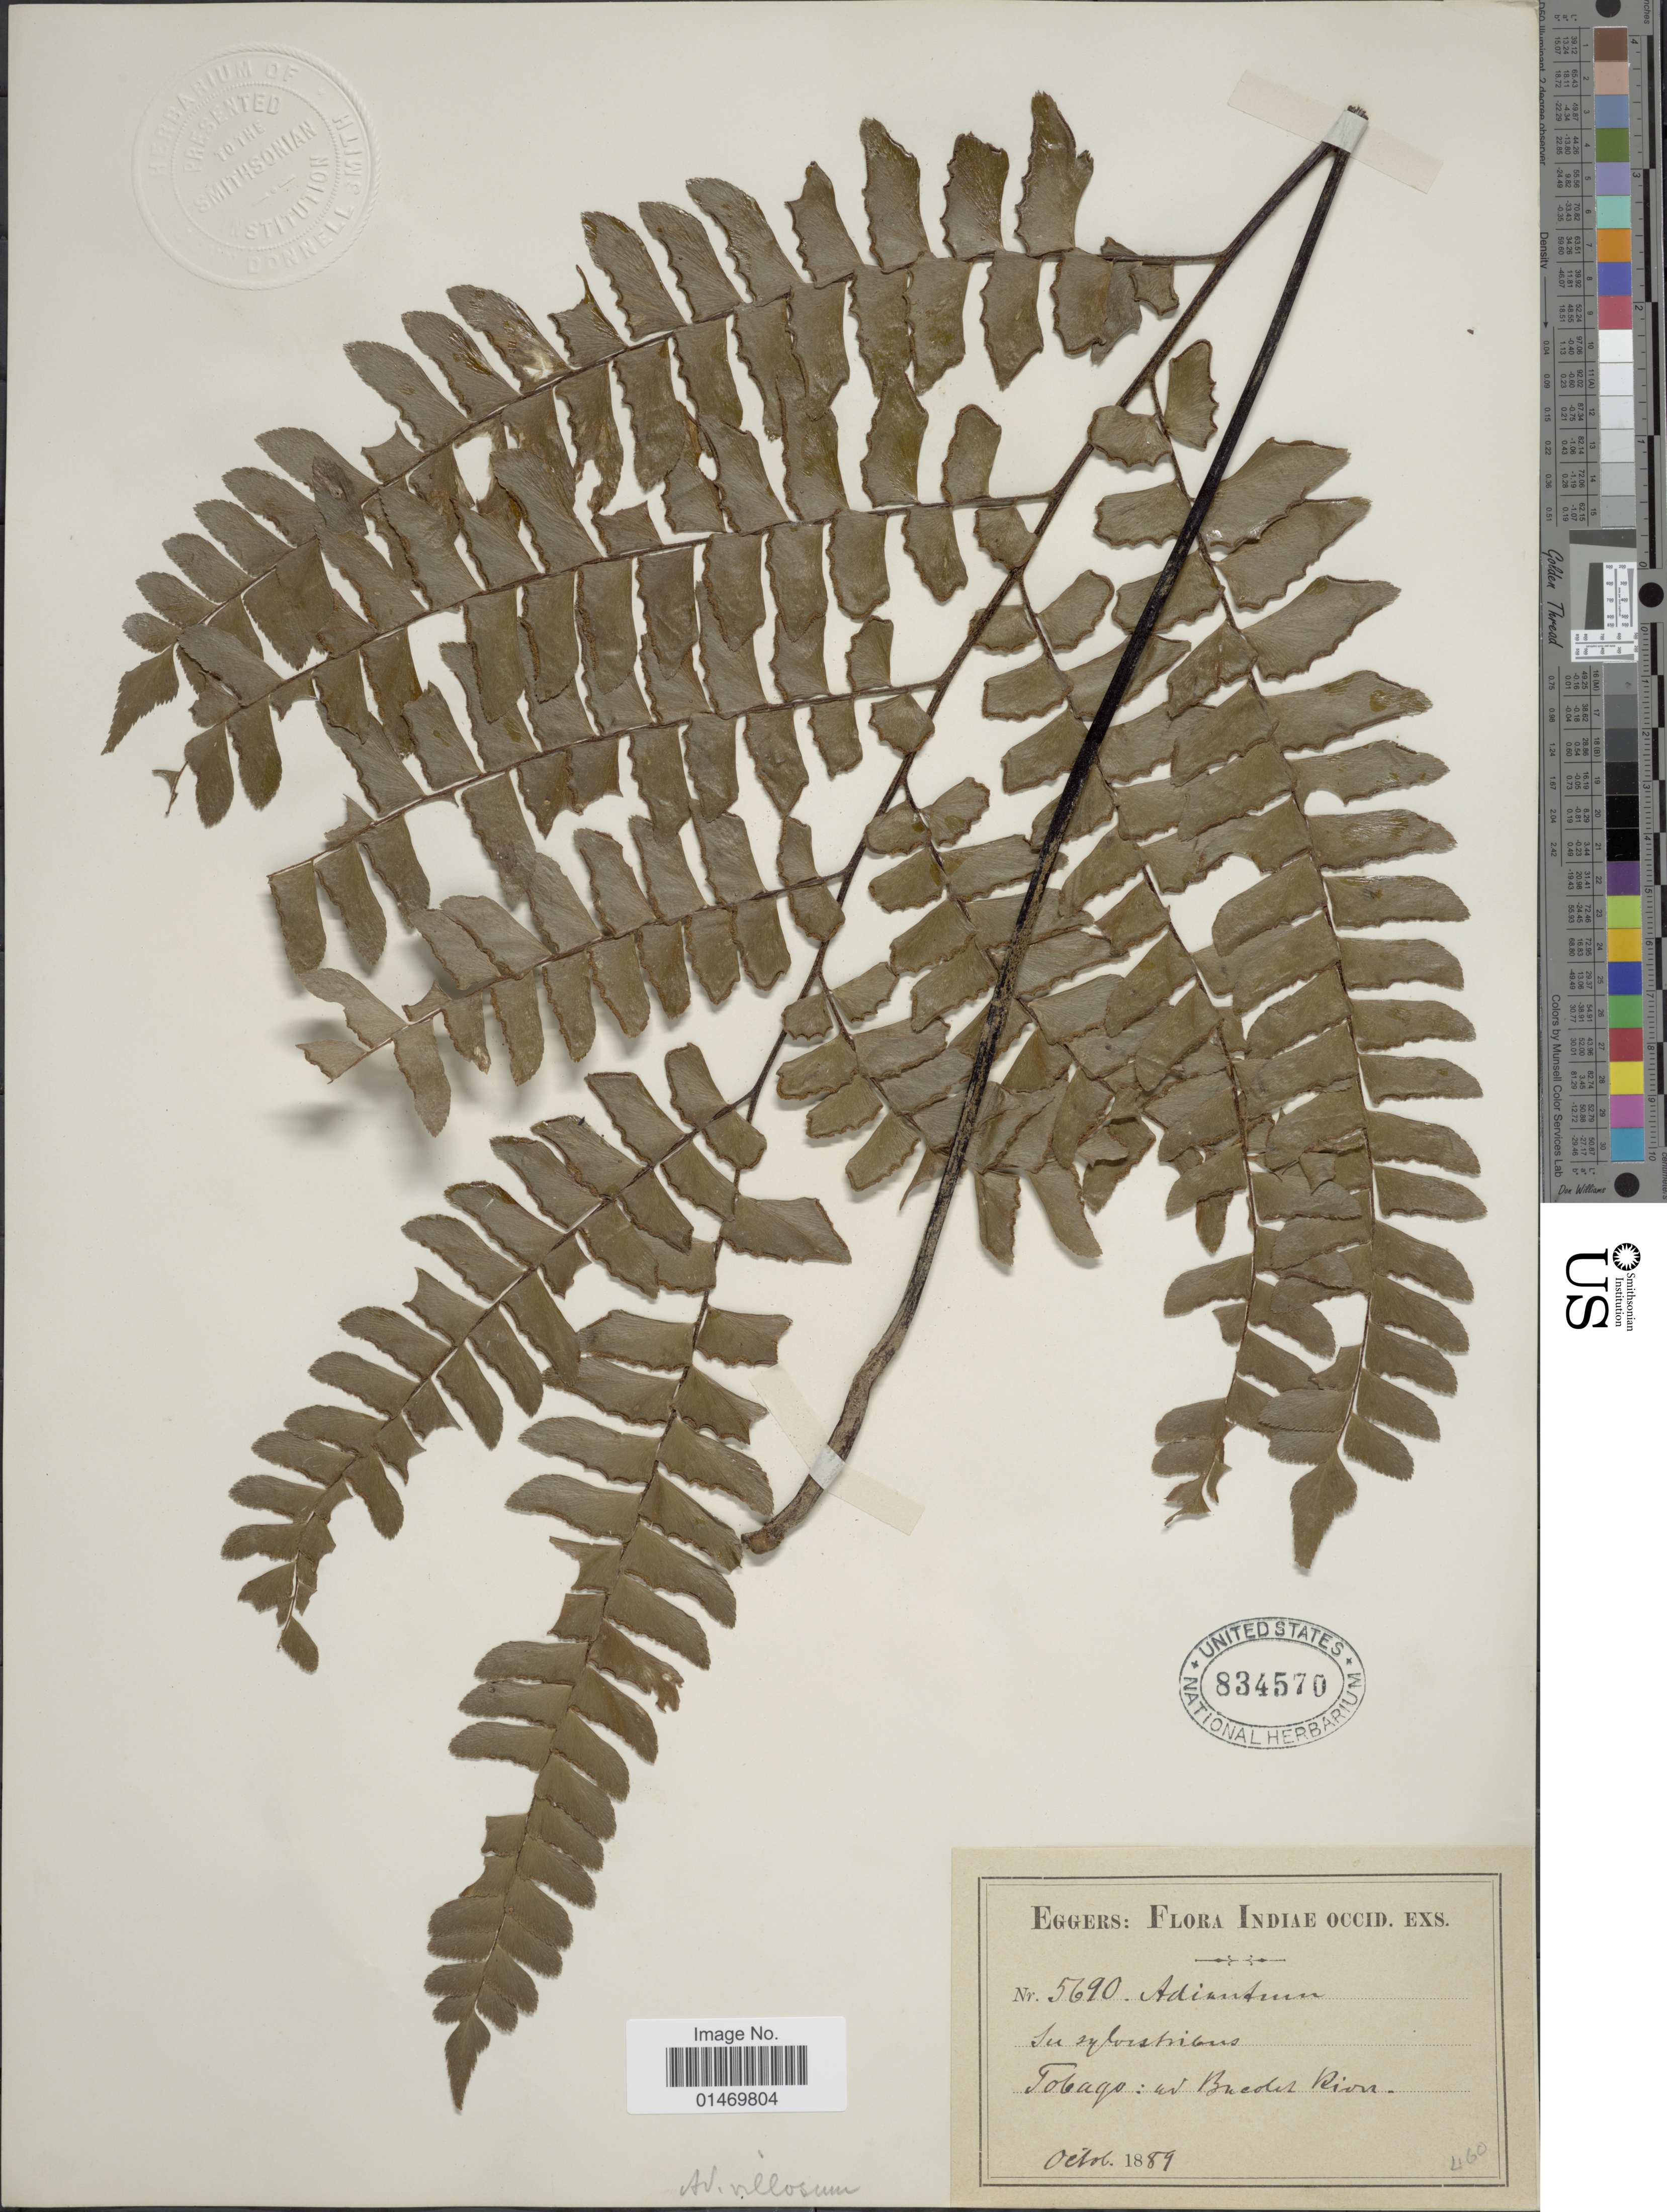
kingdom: Plantae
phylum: Tracheophyta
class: Polypodiopsida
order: Polypodiales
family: Pteridaceae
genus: Adiantum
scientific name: Adiantum villosum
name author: L.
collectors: -. Eggers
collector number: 5690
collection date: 1889-10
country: Trinidad and Tobago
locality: Tobago, av Bacolet River, Indiae Occid, Exs.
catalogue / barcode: US 834570